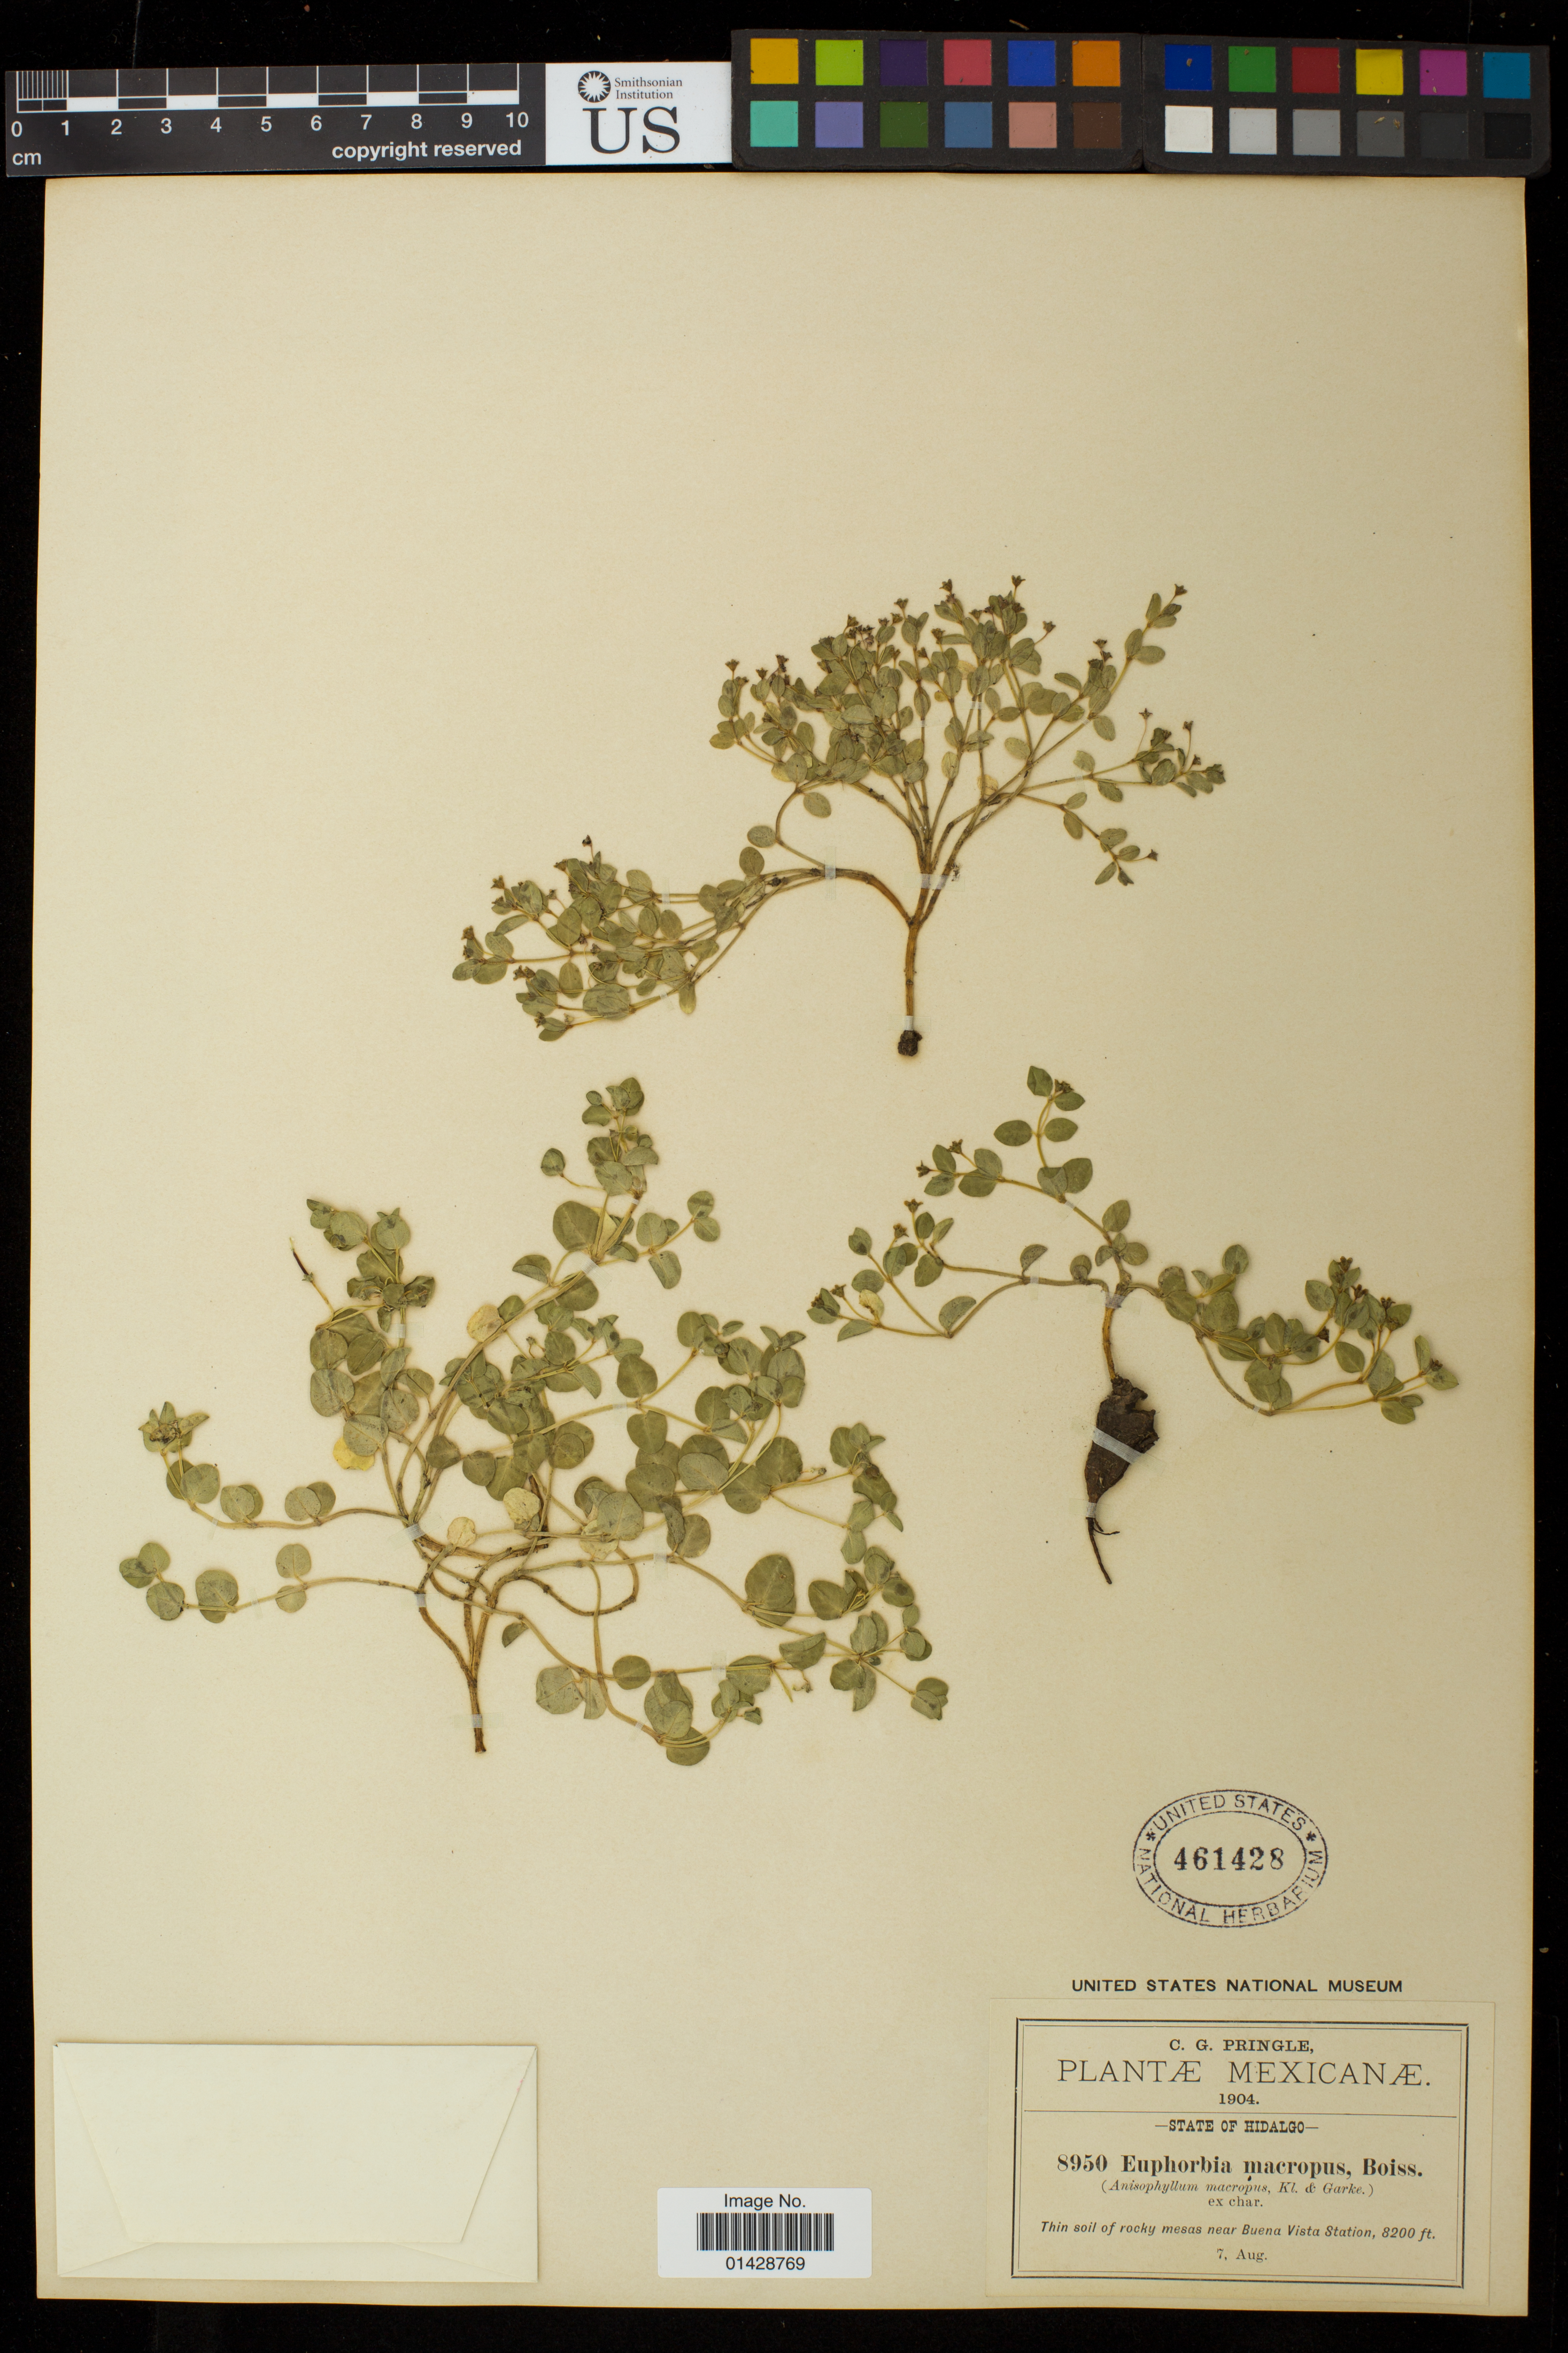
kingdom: Plantae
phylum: Tracheophyta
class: Magnoliopsida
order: Malpighiales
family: Euphorbiaceae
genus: Euphorbia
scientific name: Euphorbia macropus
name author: (Klotzsch & Garcke) Boiss.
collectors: C. G. Pringle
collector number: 8950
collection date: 1904-08-07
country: Mexico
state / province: Hidalgo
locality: Thin soil of rocky mesas near Buena Vista Station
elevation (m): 2499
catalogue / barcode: US 461428